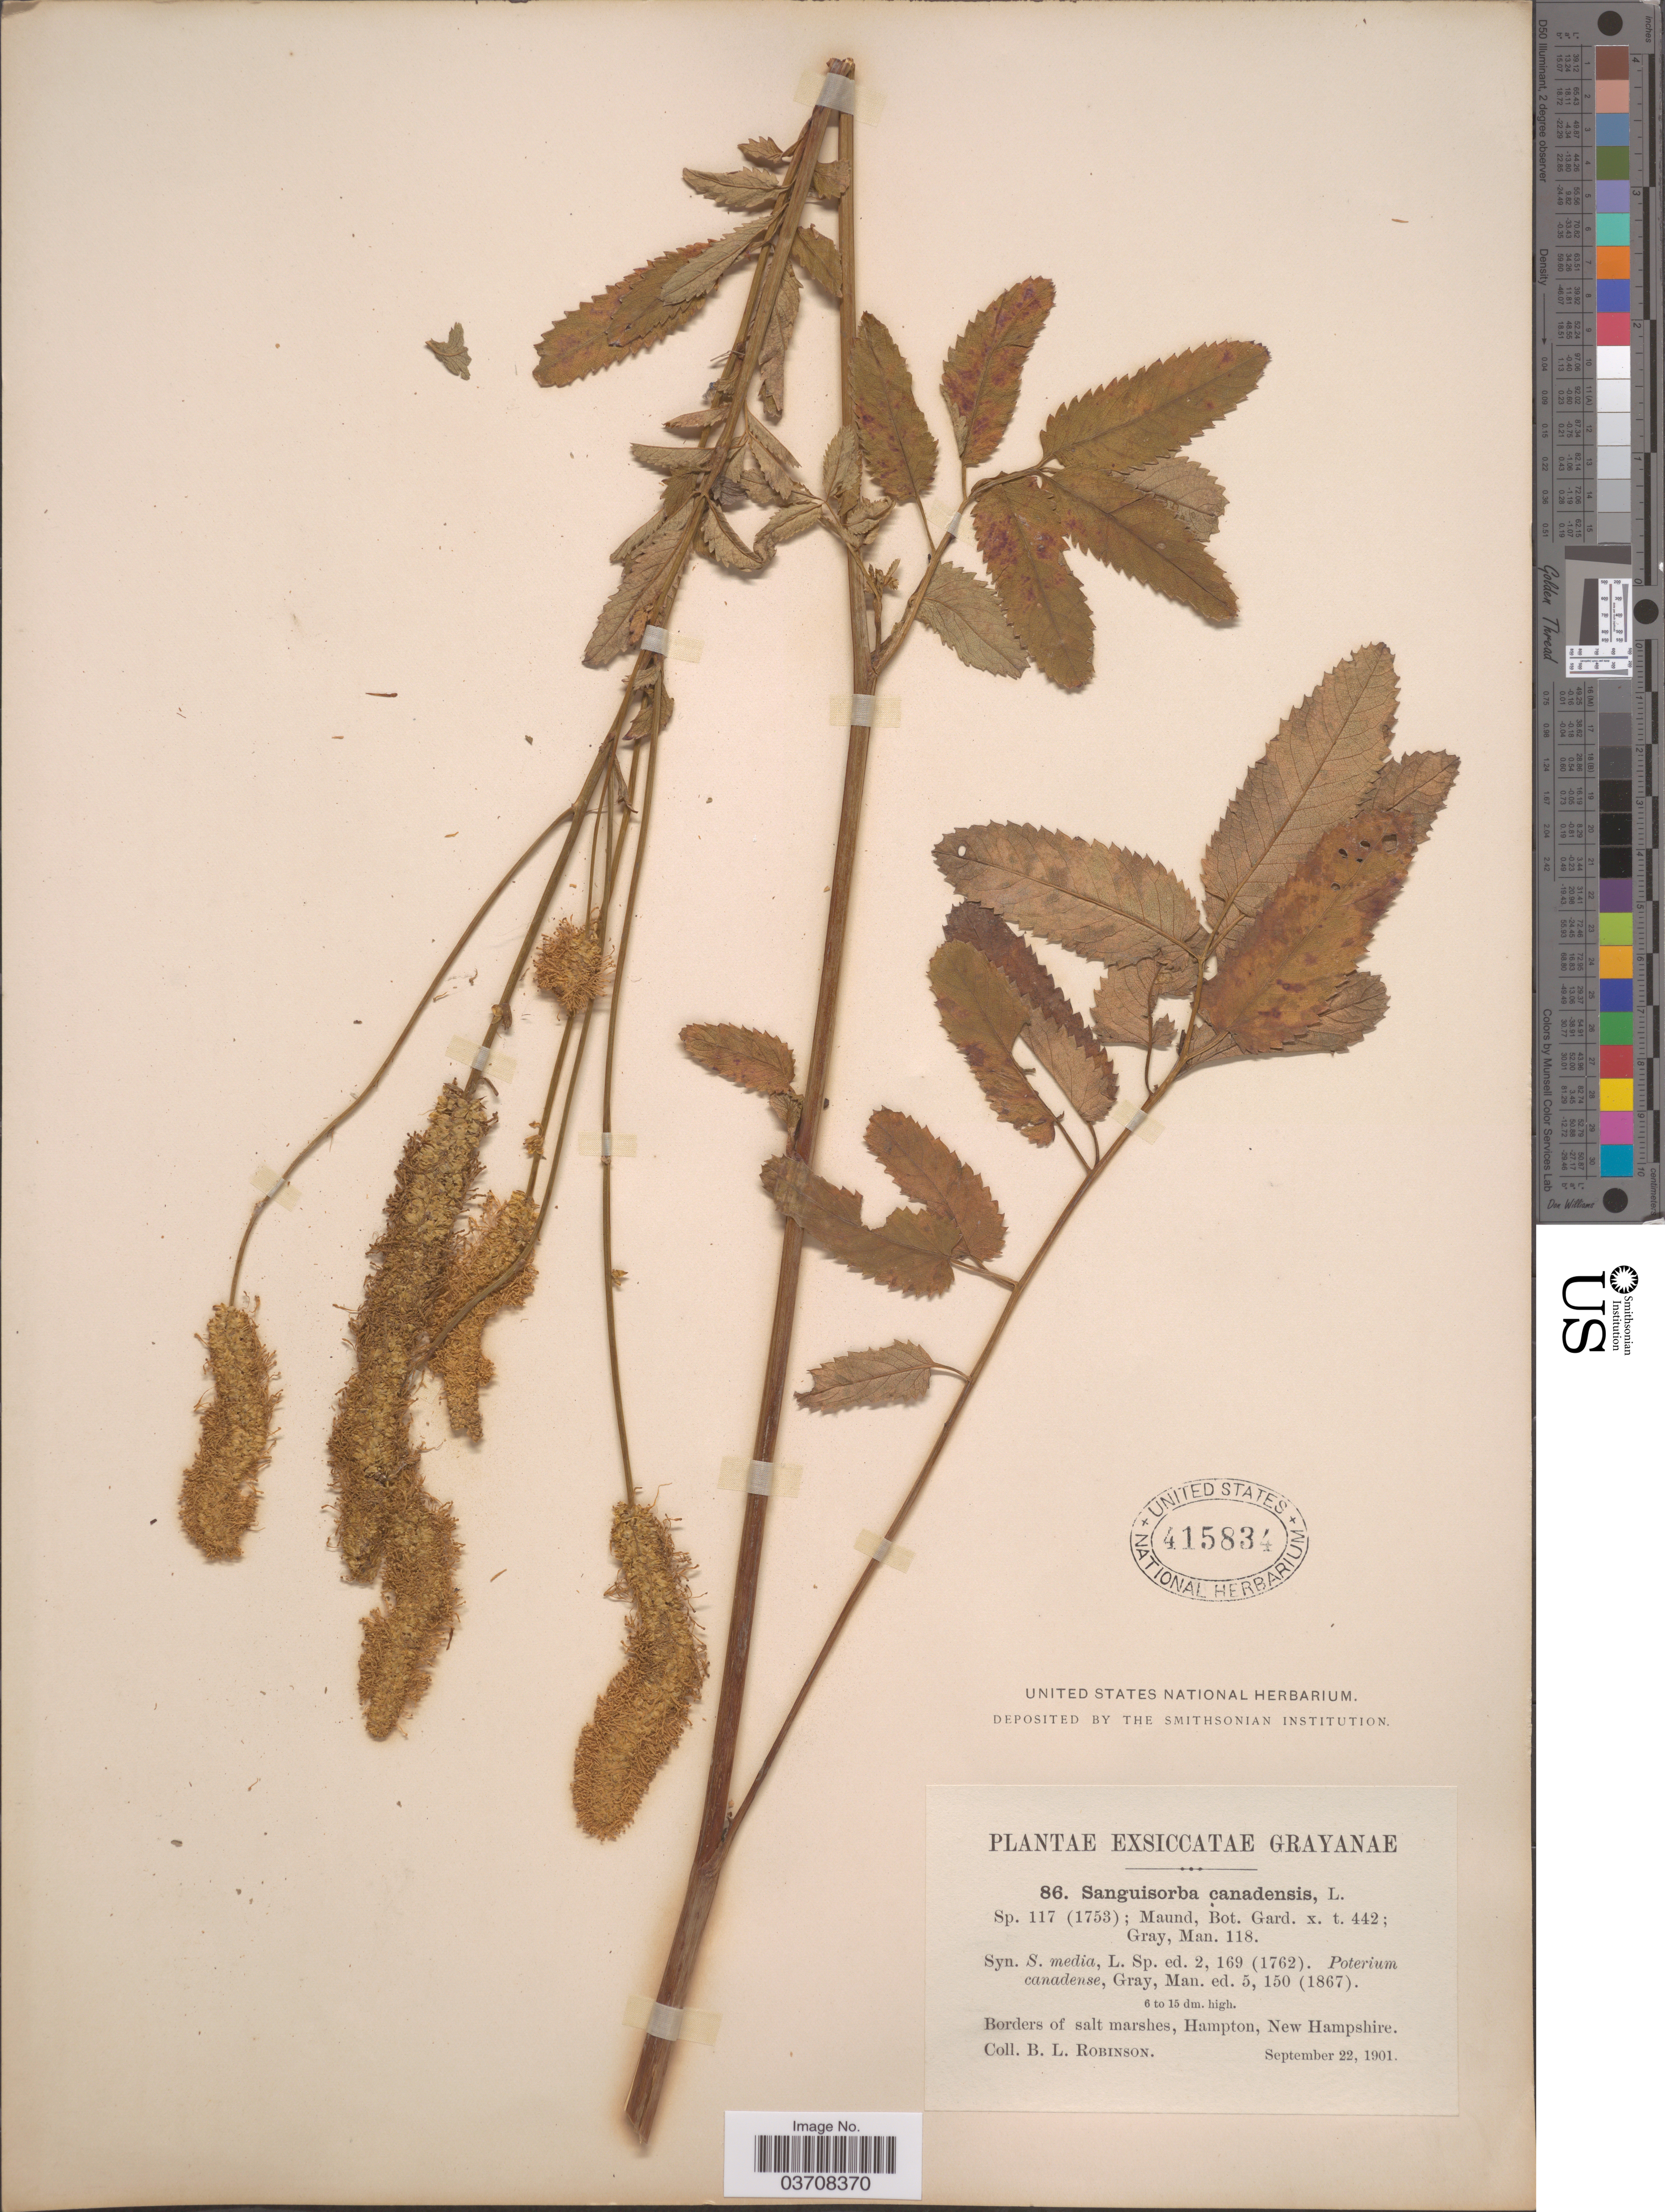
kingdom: Plantae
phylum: Tracheophyta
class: Magnoliopsida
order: Rosales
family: Rosaceae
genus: Sanguisorba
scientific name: Sanguisorba canadensis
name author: L.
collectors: B. L. Robinson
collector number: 86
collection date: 1901-09-22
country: United States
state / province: New Hampshire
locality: Border of salt marshes, Hampton.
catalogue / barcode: US 415834